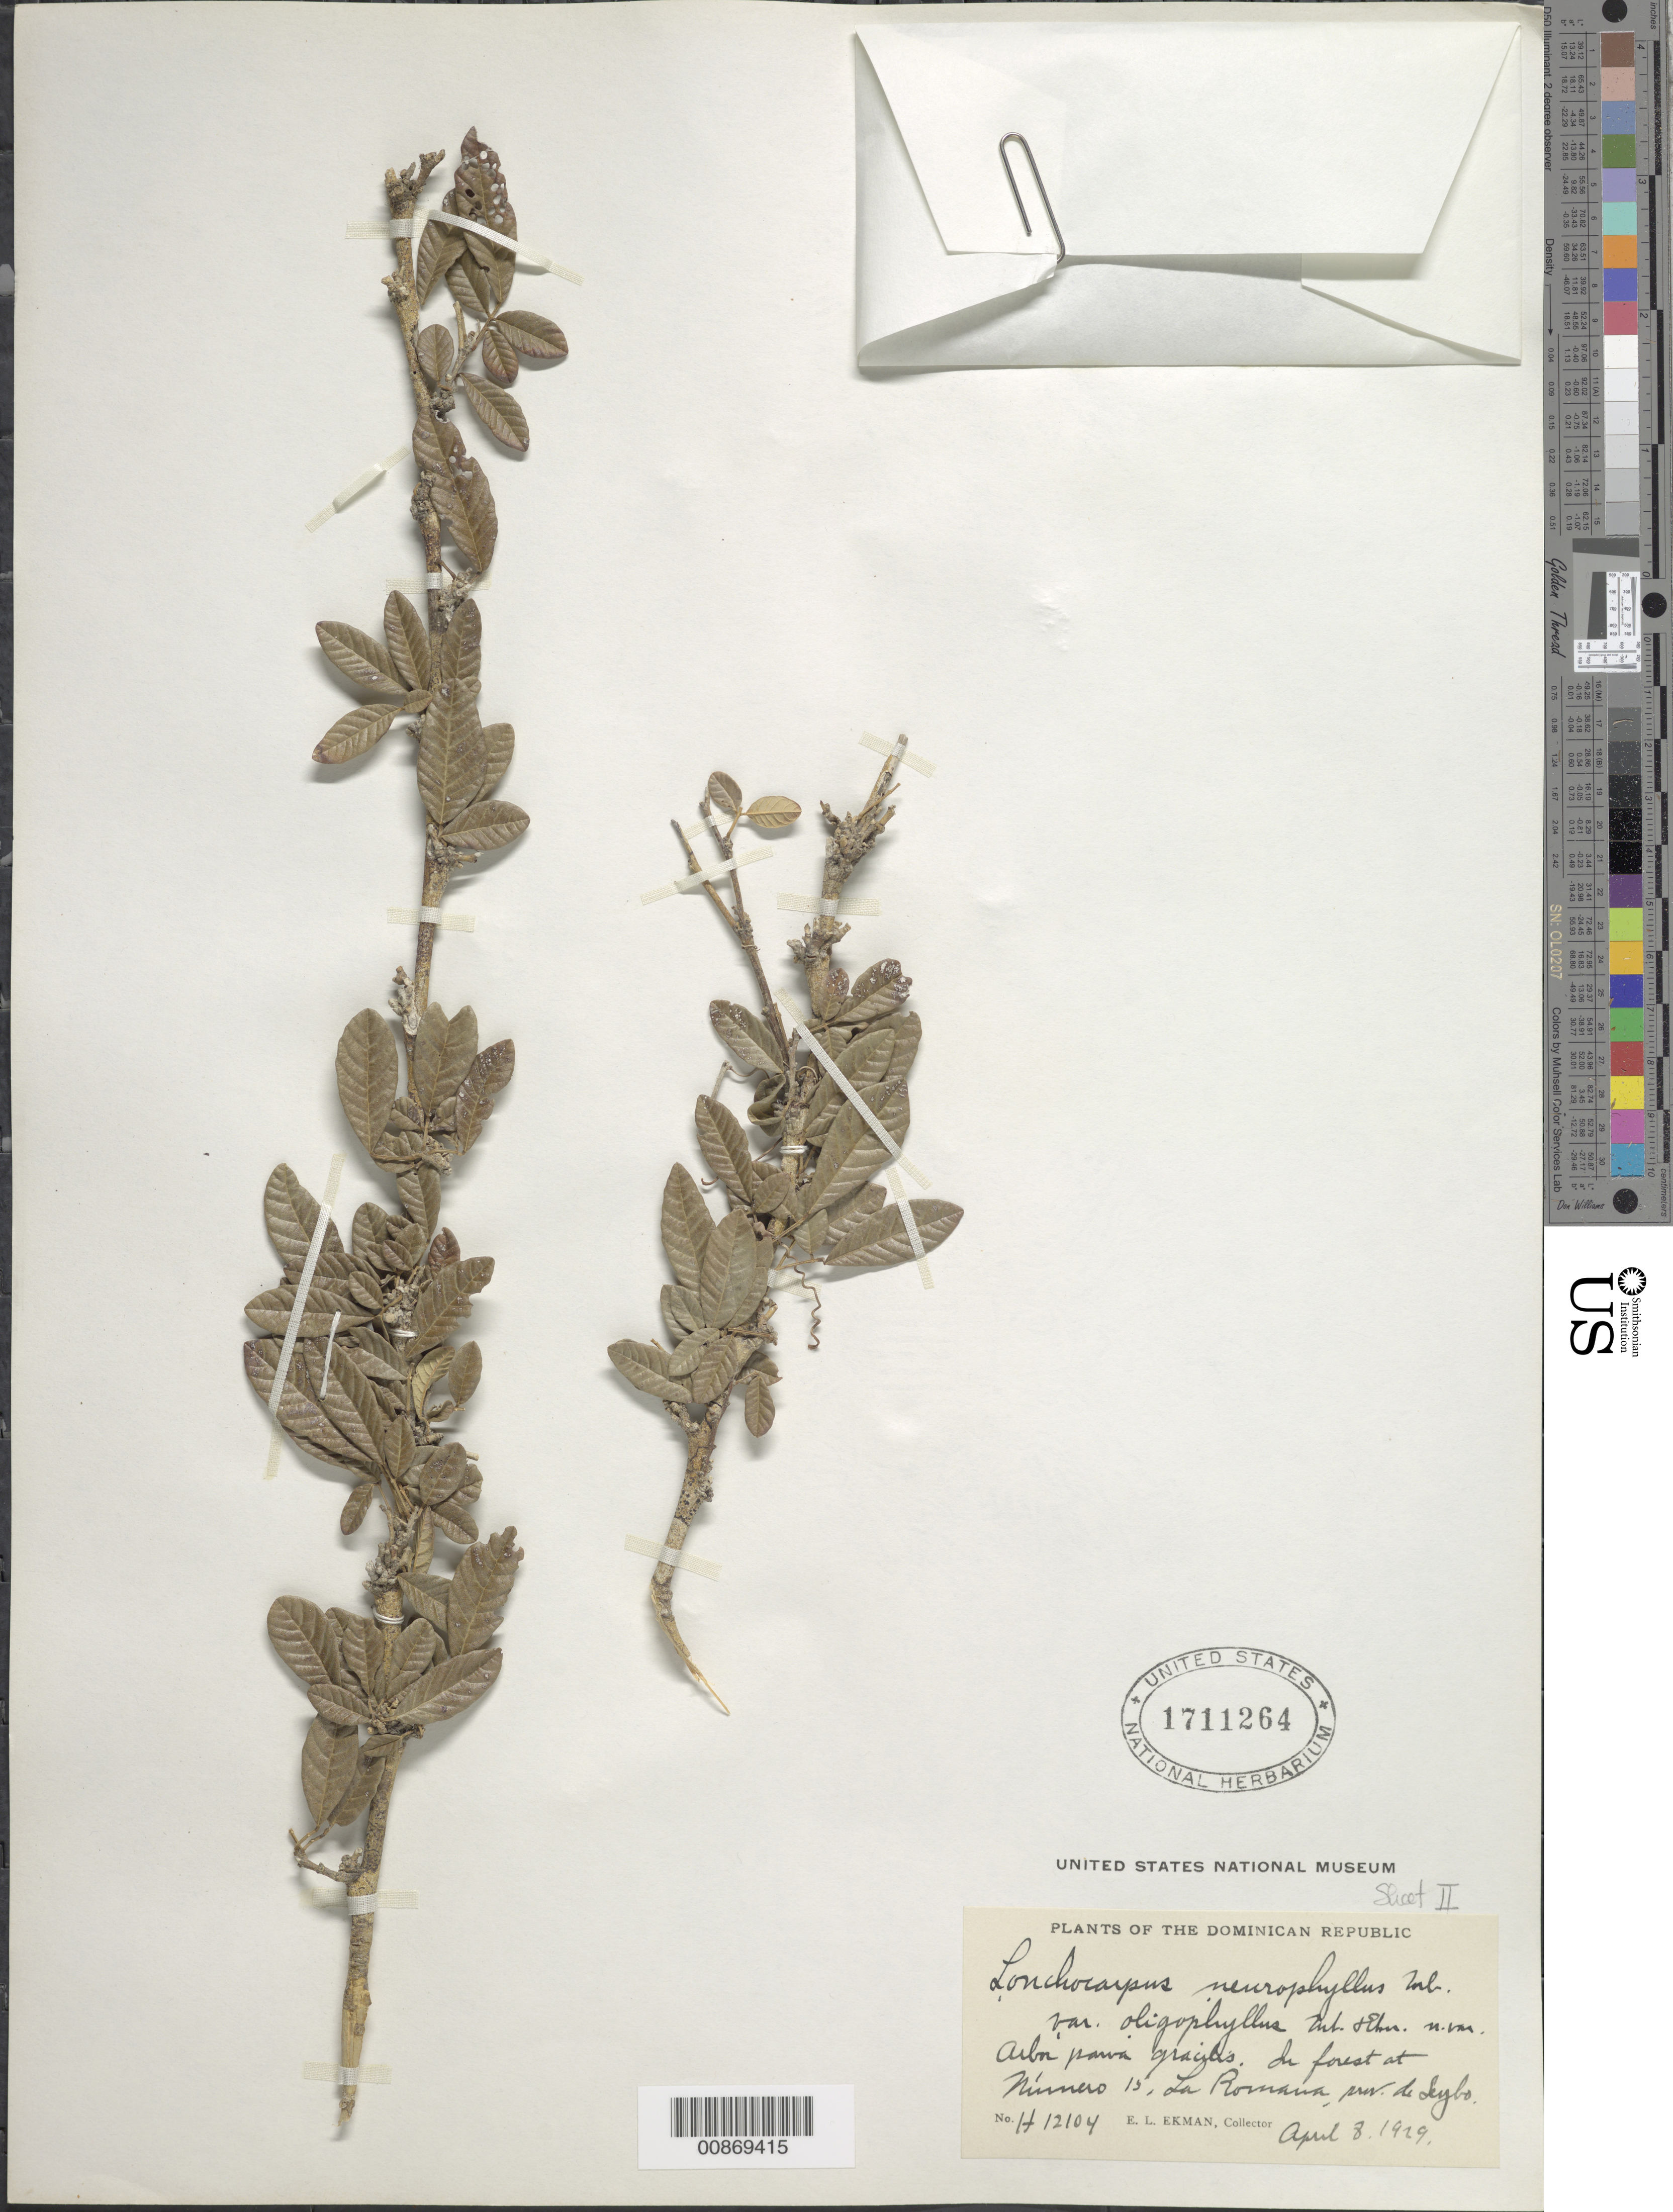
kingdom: Plantae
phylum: Tracheophyta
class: Magnoliopsida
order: Fabales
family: Fabaceae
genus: Lonchocarpus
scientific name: Lonchocarpus neurophyllus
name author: Urb.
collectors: E. L. Ekman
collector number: H 12104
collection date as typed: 08 Apr 1929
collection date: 1929-04-08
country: Dominican Republic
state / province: El Seibo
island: Hispaniola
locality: Llano Costero, La Romana, at Número 15.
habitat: In forest.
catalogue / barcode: US 1711264